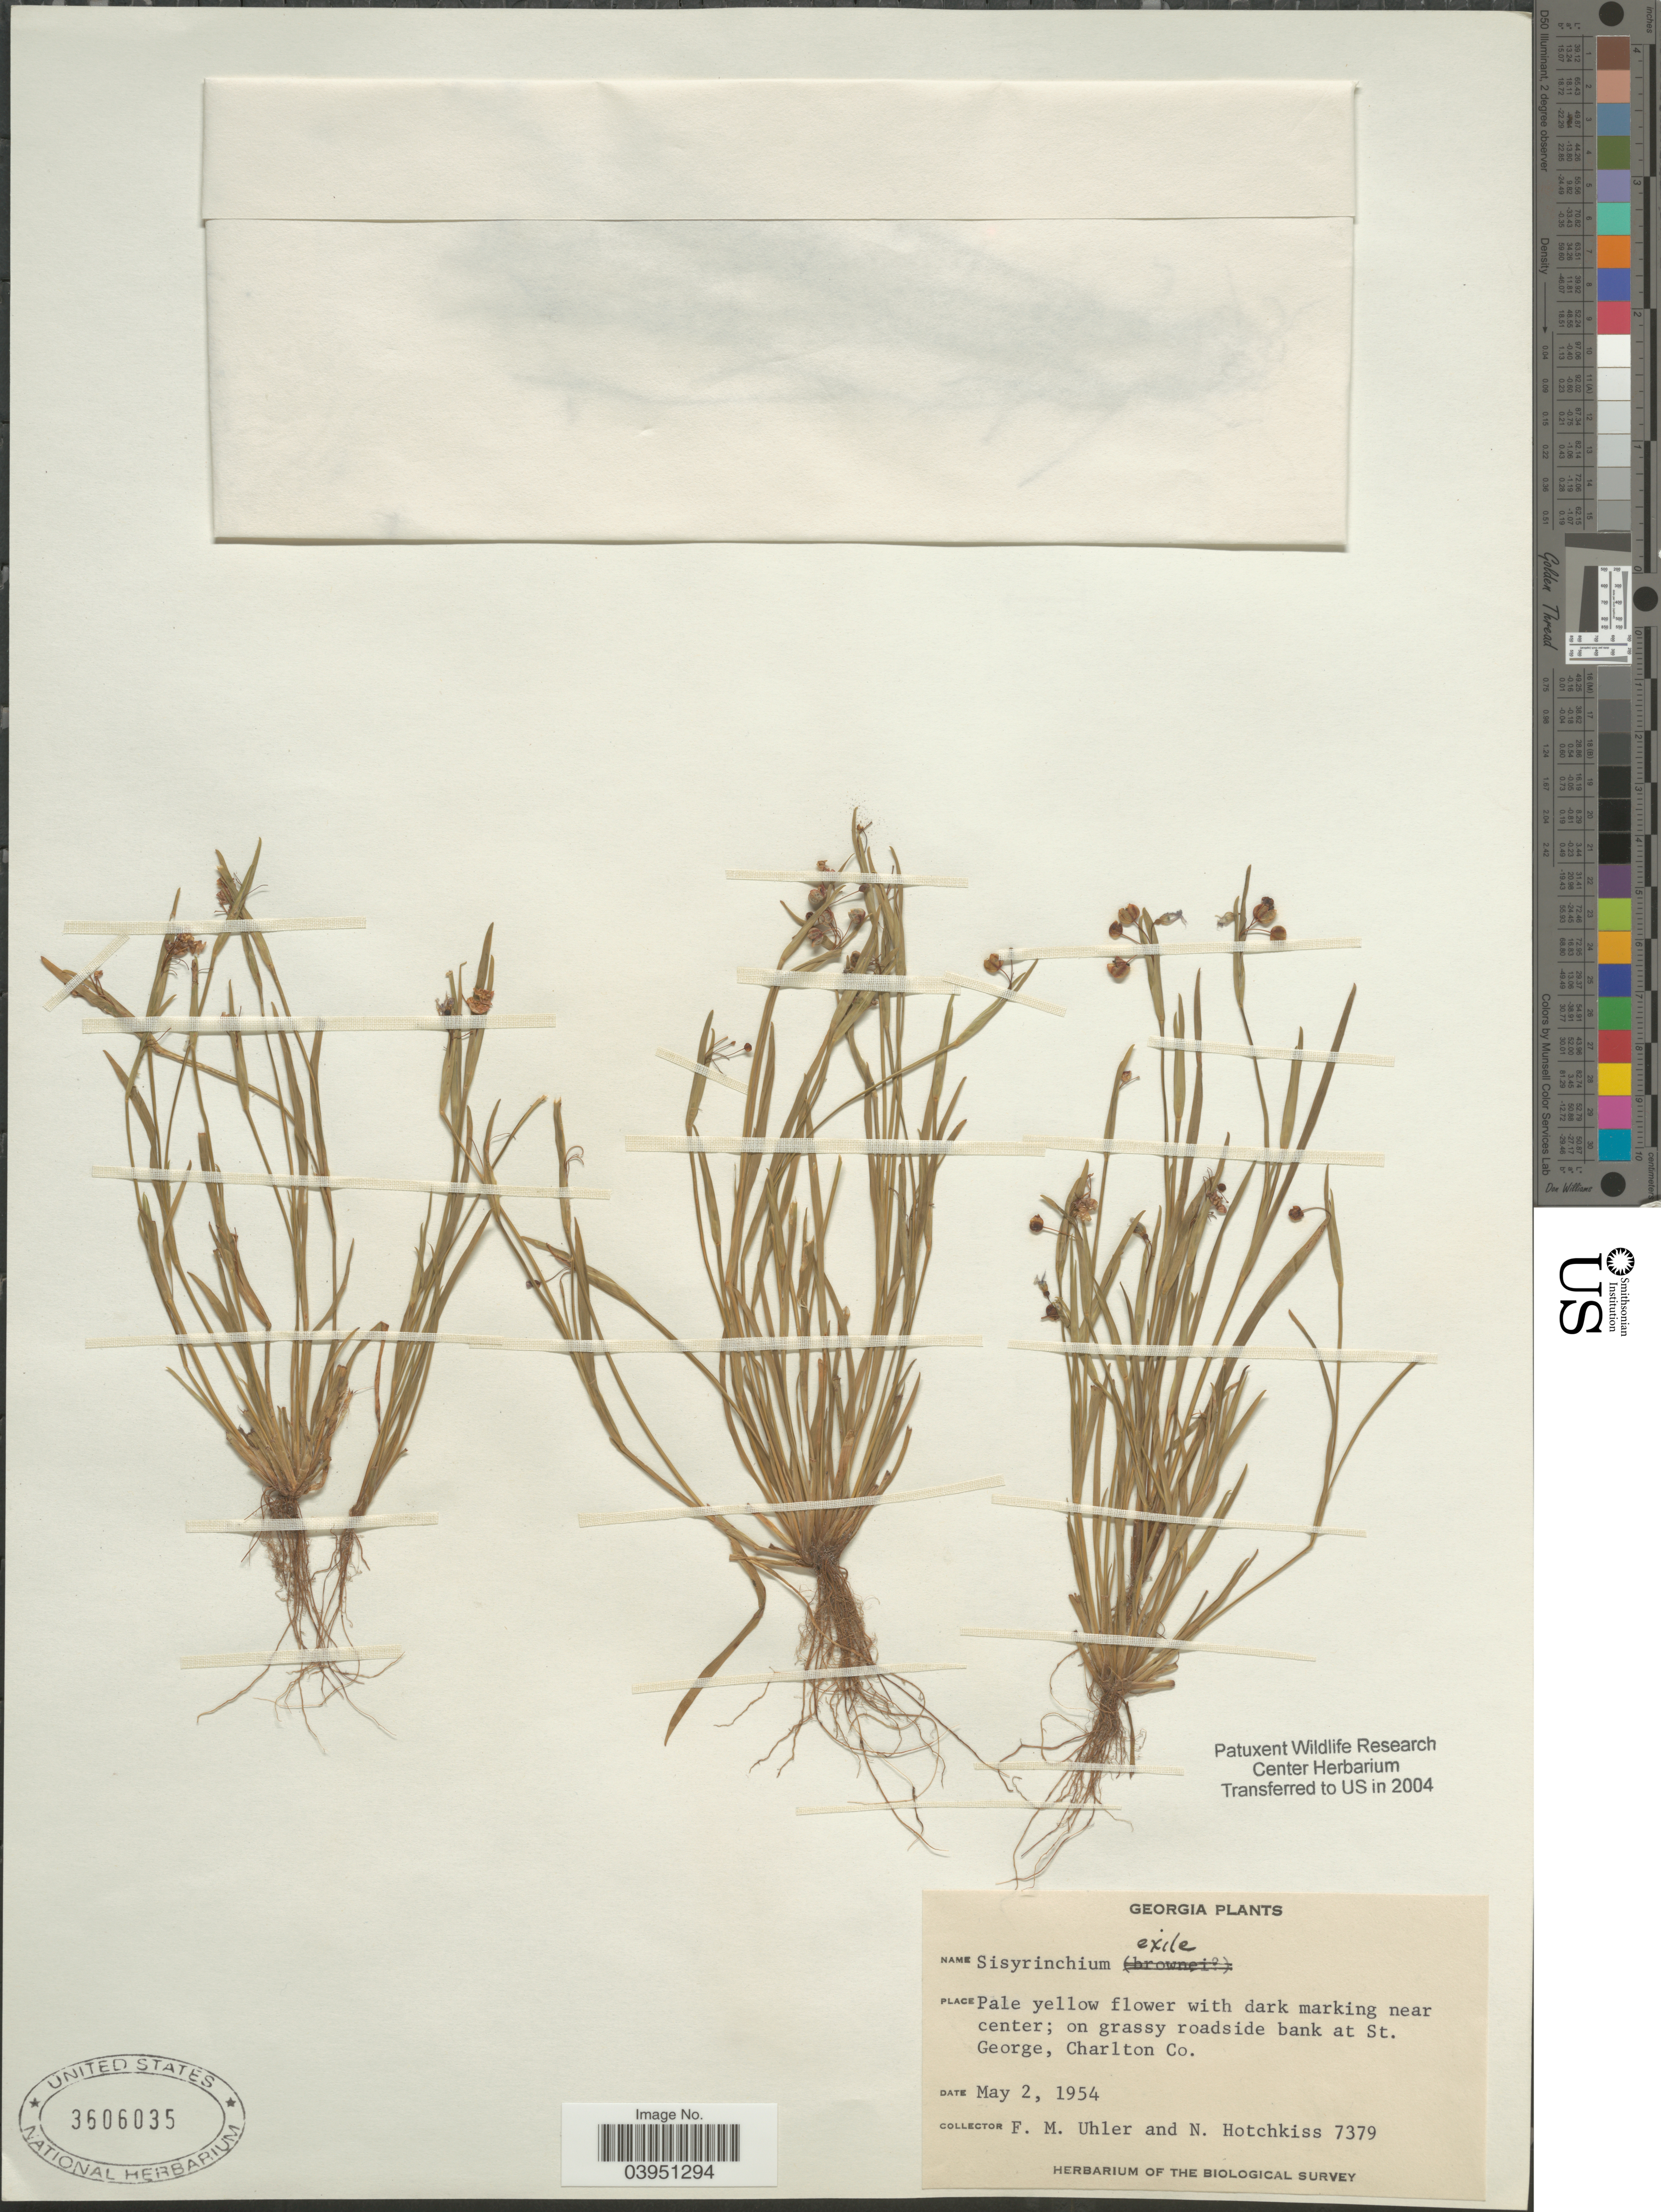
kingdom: Plantae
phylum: Tracheophyta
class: Liliopsida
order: Asparagales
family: Iridaceae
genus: Sisyrinchium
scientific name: Sisyrinchium micranthum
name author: Cav.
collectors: F. M. Uhler & N. Hotchkiss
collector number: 7379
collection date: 1954-05-02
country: United States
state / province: Georgia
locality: On grassy roadside bank at St. George, Charlton Co.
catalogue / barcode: US 3606035